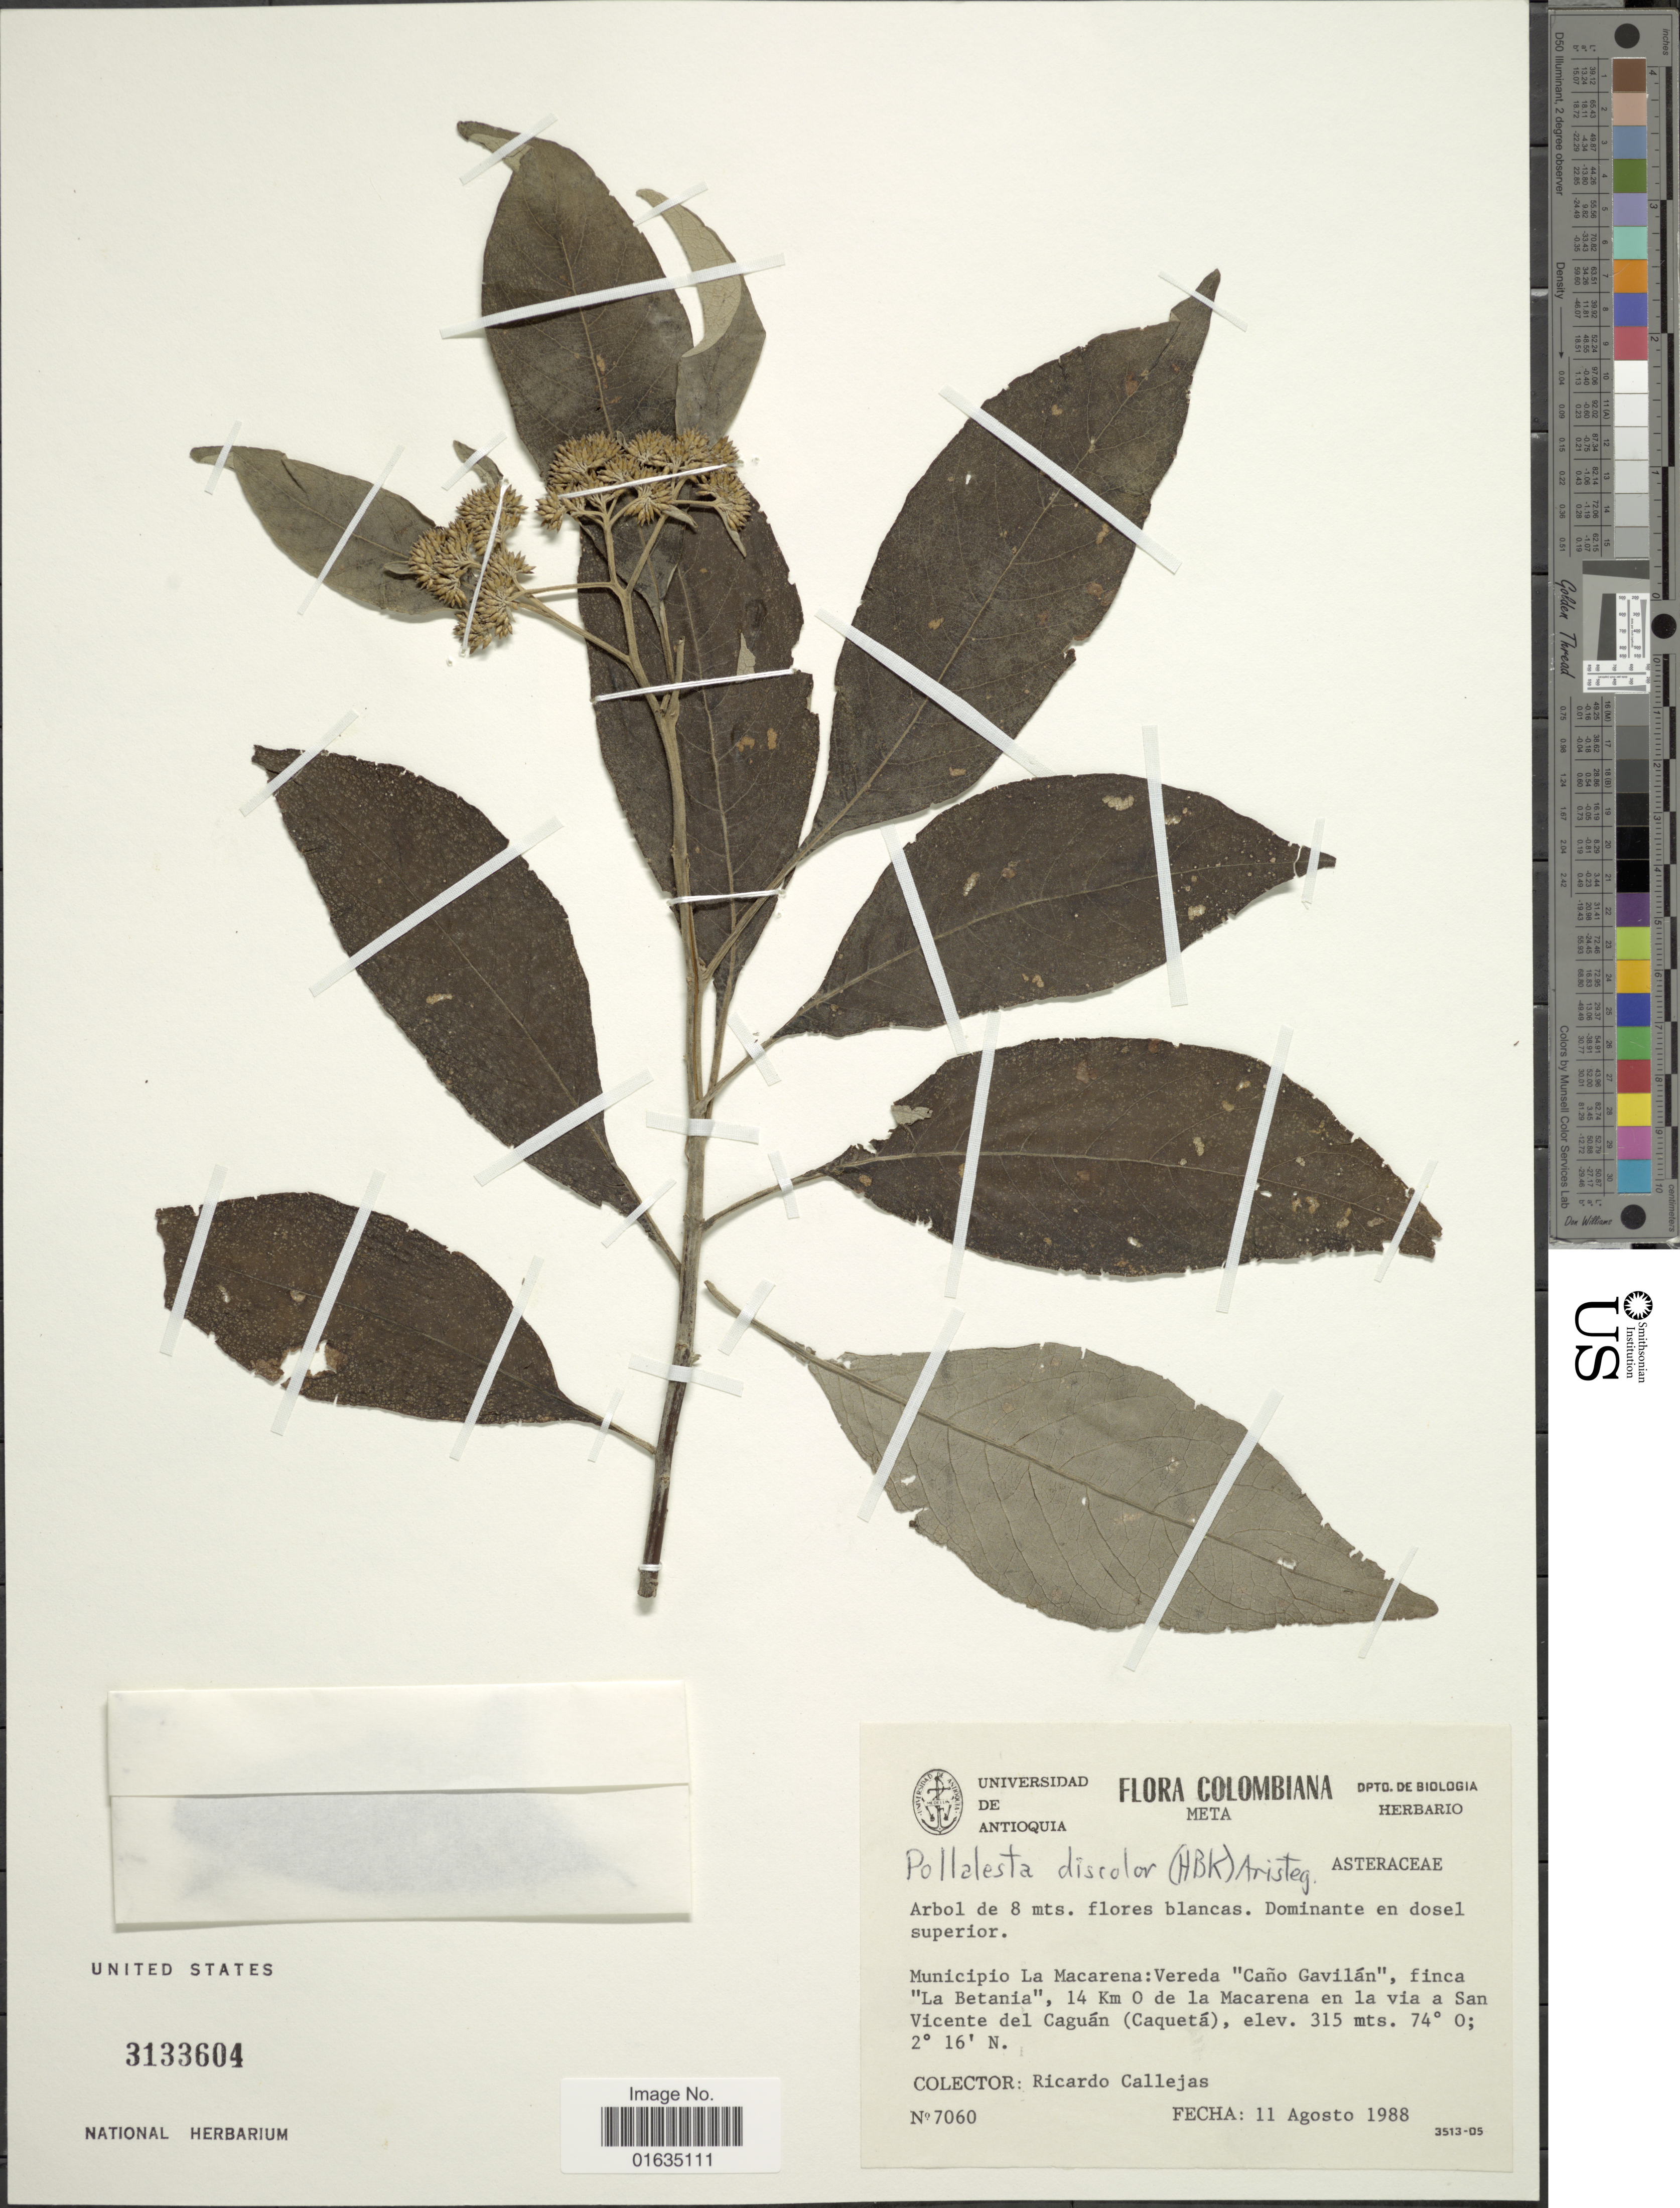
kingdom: Plantae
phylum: Tracheophyta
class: Magnoliopsida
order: Asterales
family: Asteraceae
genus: Pollalesta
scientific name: Pollalesta discolor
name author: (Kunth) Aristeg.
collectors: R. Callejas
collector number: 7060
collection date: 1988-08-11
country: Colombia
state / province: Meta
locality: Colombiana, Municipio La Macarena, Vereda Cano Gavilan, finca La Betania, 14 km O de la Macarena en la via a San Vicente del Caguan (Caqueta)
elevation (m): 315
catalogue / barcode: US 3133604